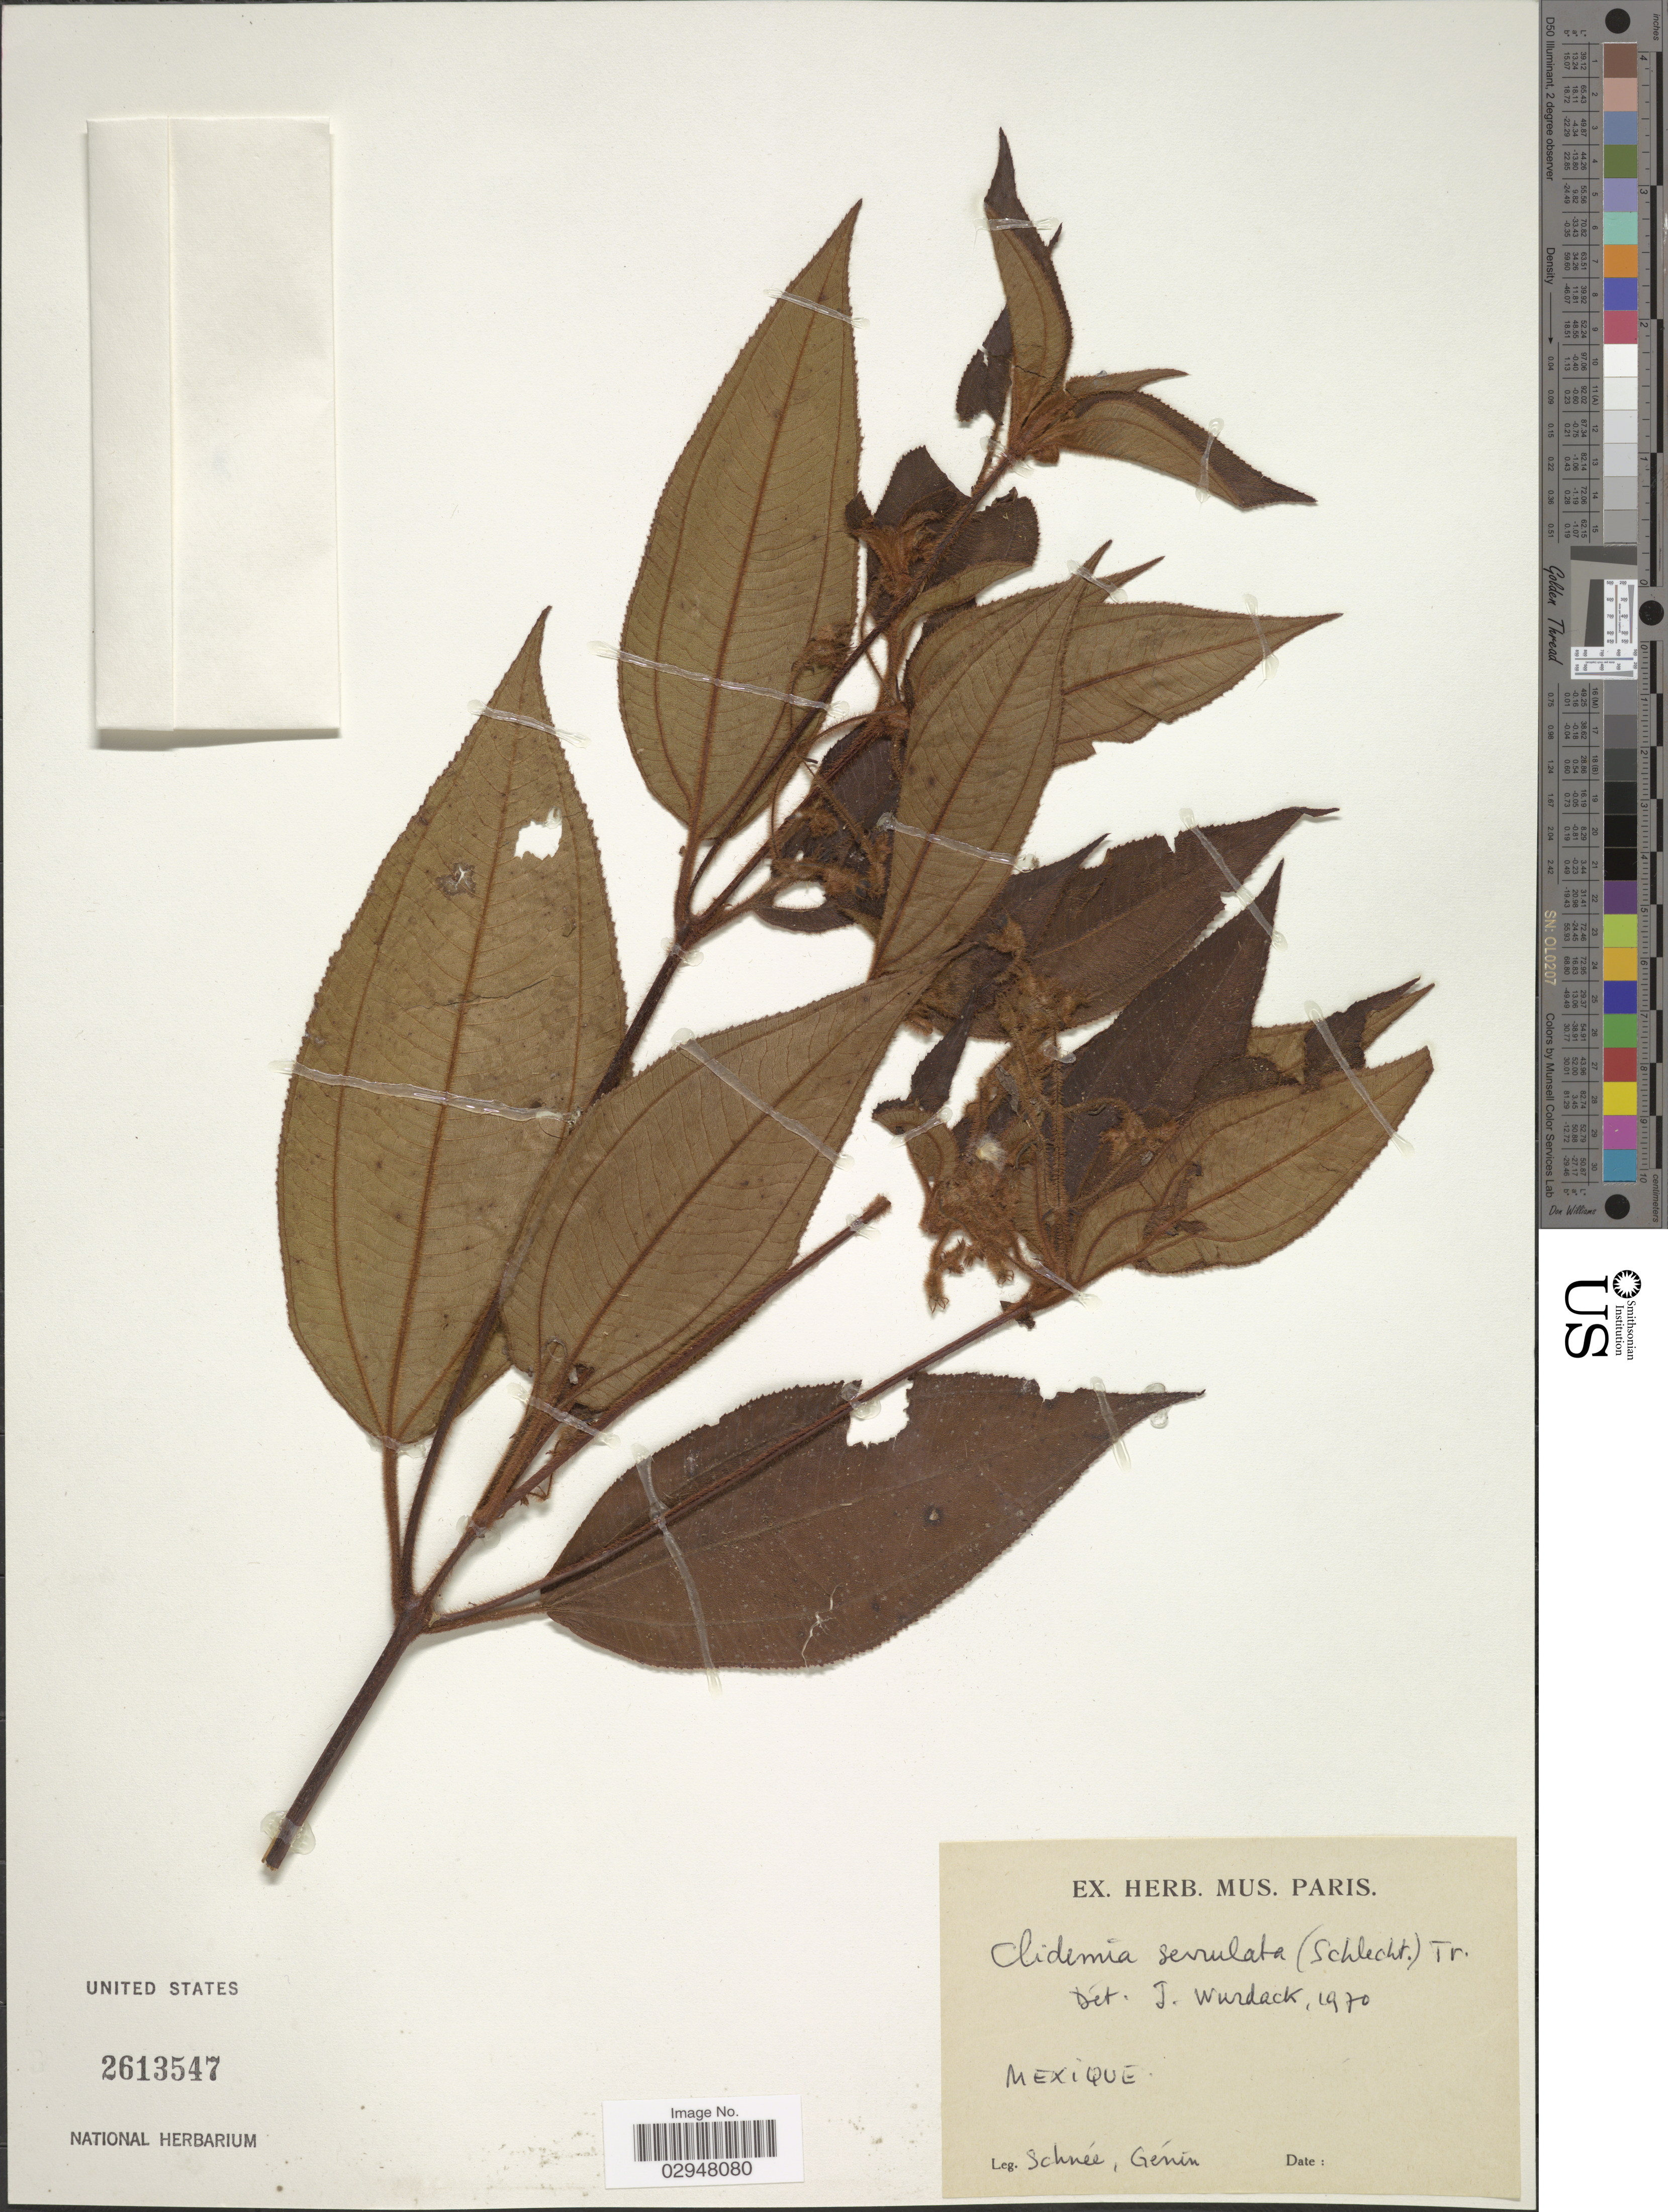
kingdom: Plantae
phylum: Tracheophyta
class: Magnoliopsida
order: Myrtales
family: Melastomataceae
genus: Clidemia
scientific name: Clidemia petiolaris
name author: (Schltdl. & Cham.) Schltdl. ex Triana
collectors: -- Schnée & Genin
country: Mexico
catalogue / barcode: US 2613547